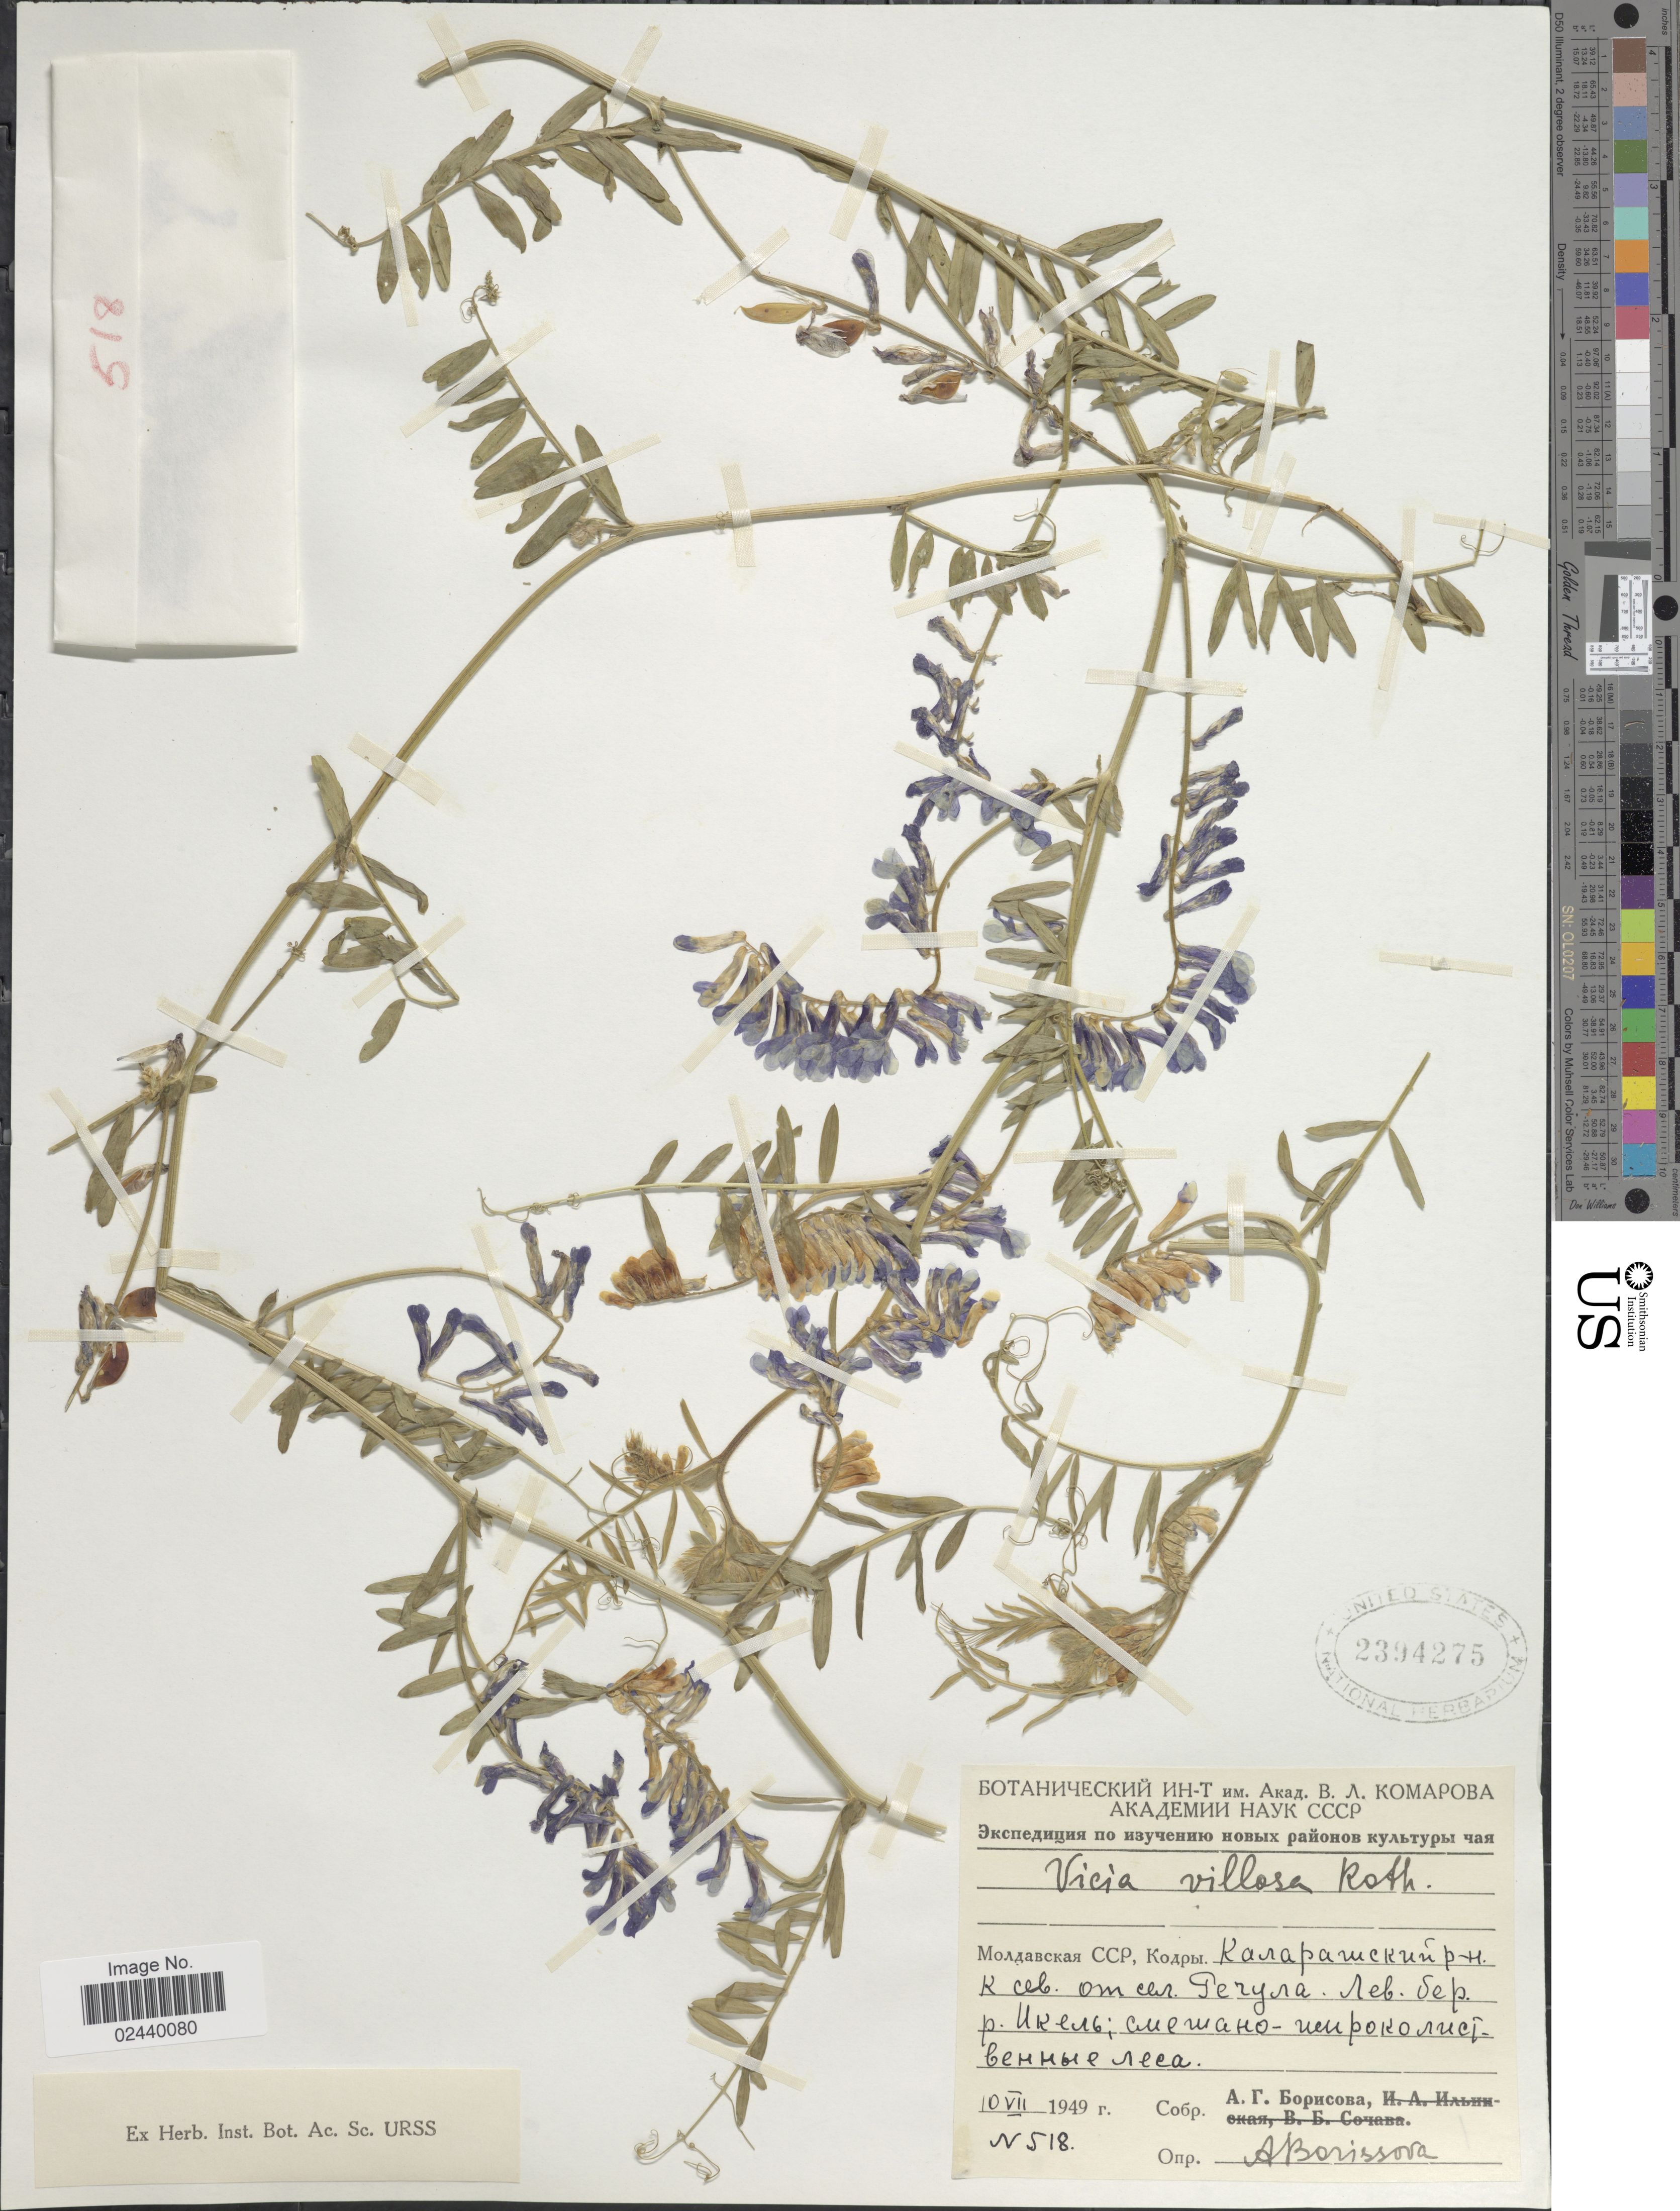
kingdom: Plantae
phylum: Tracheophyta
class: Magnoliopsida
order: Fabales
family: Fabaceae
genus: Vicia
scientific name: Vicia villosa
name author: Roth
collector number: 518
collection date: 1949-07-10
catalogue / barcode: US 2394275